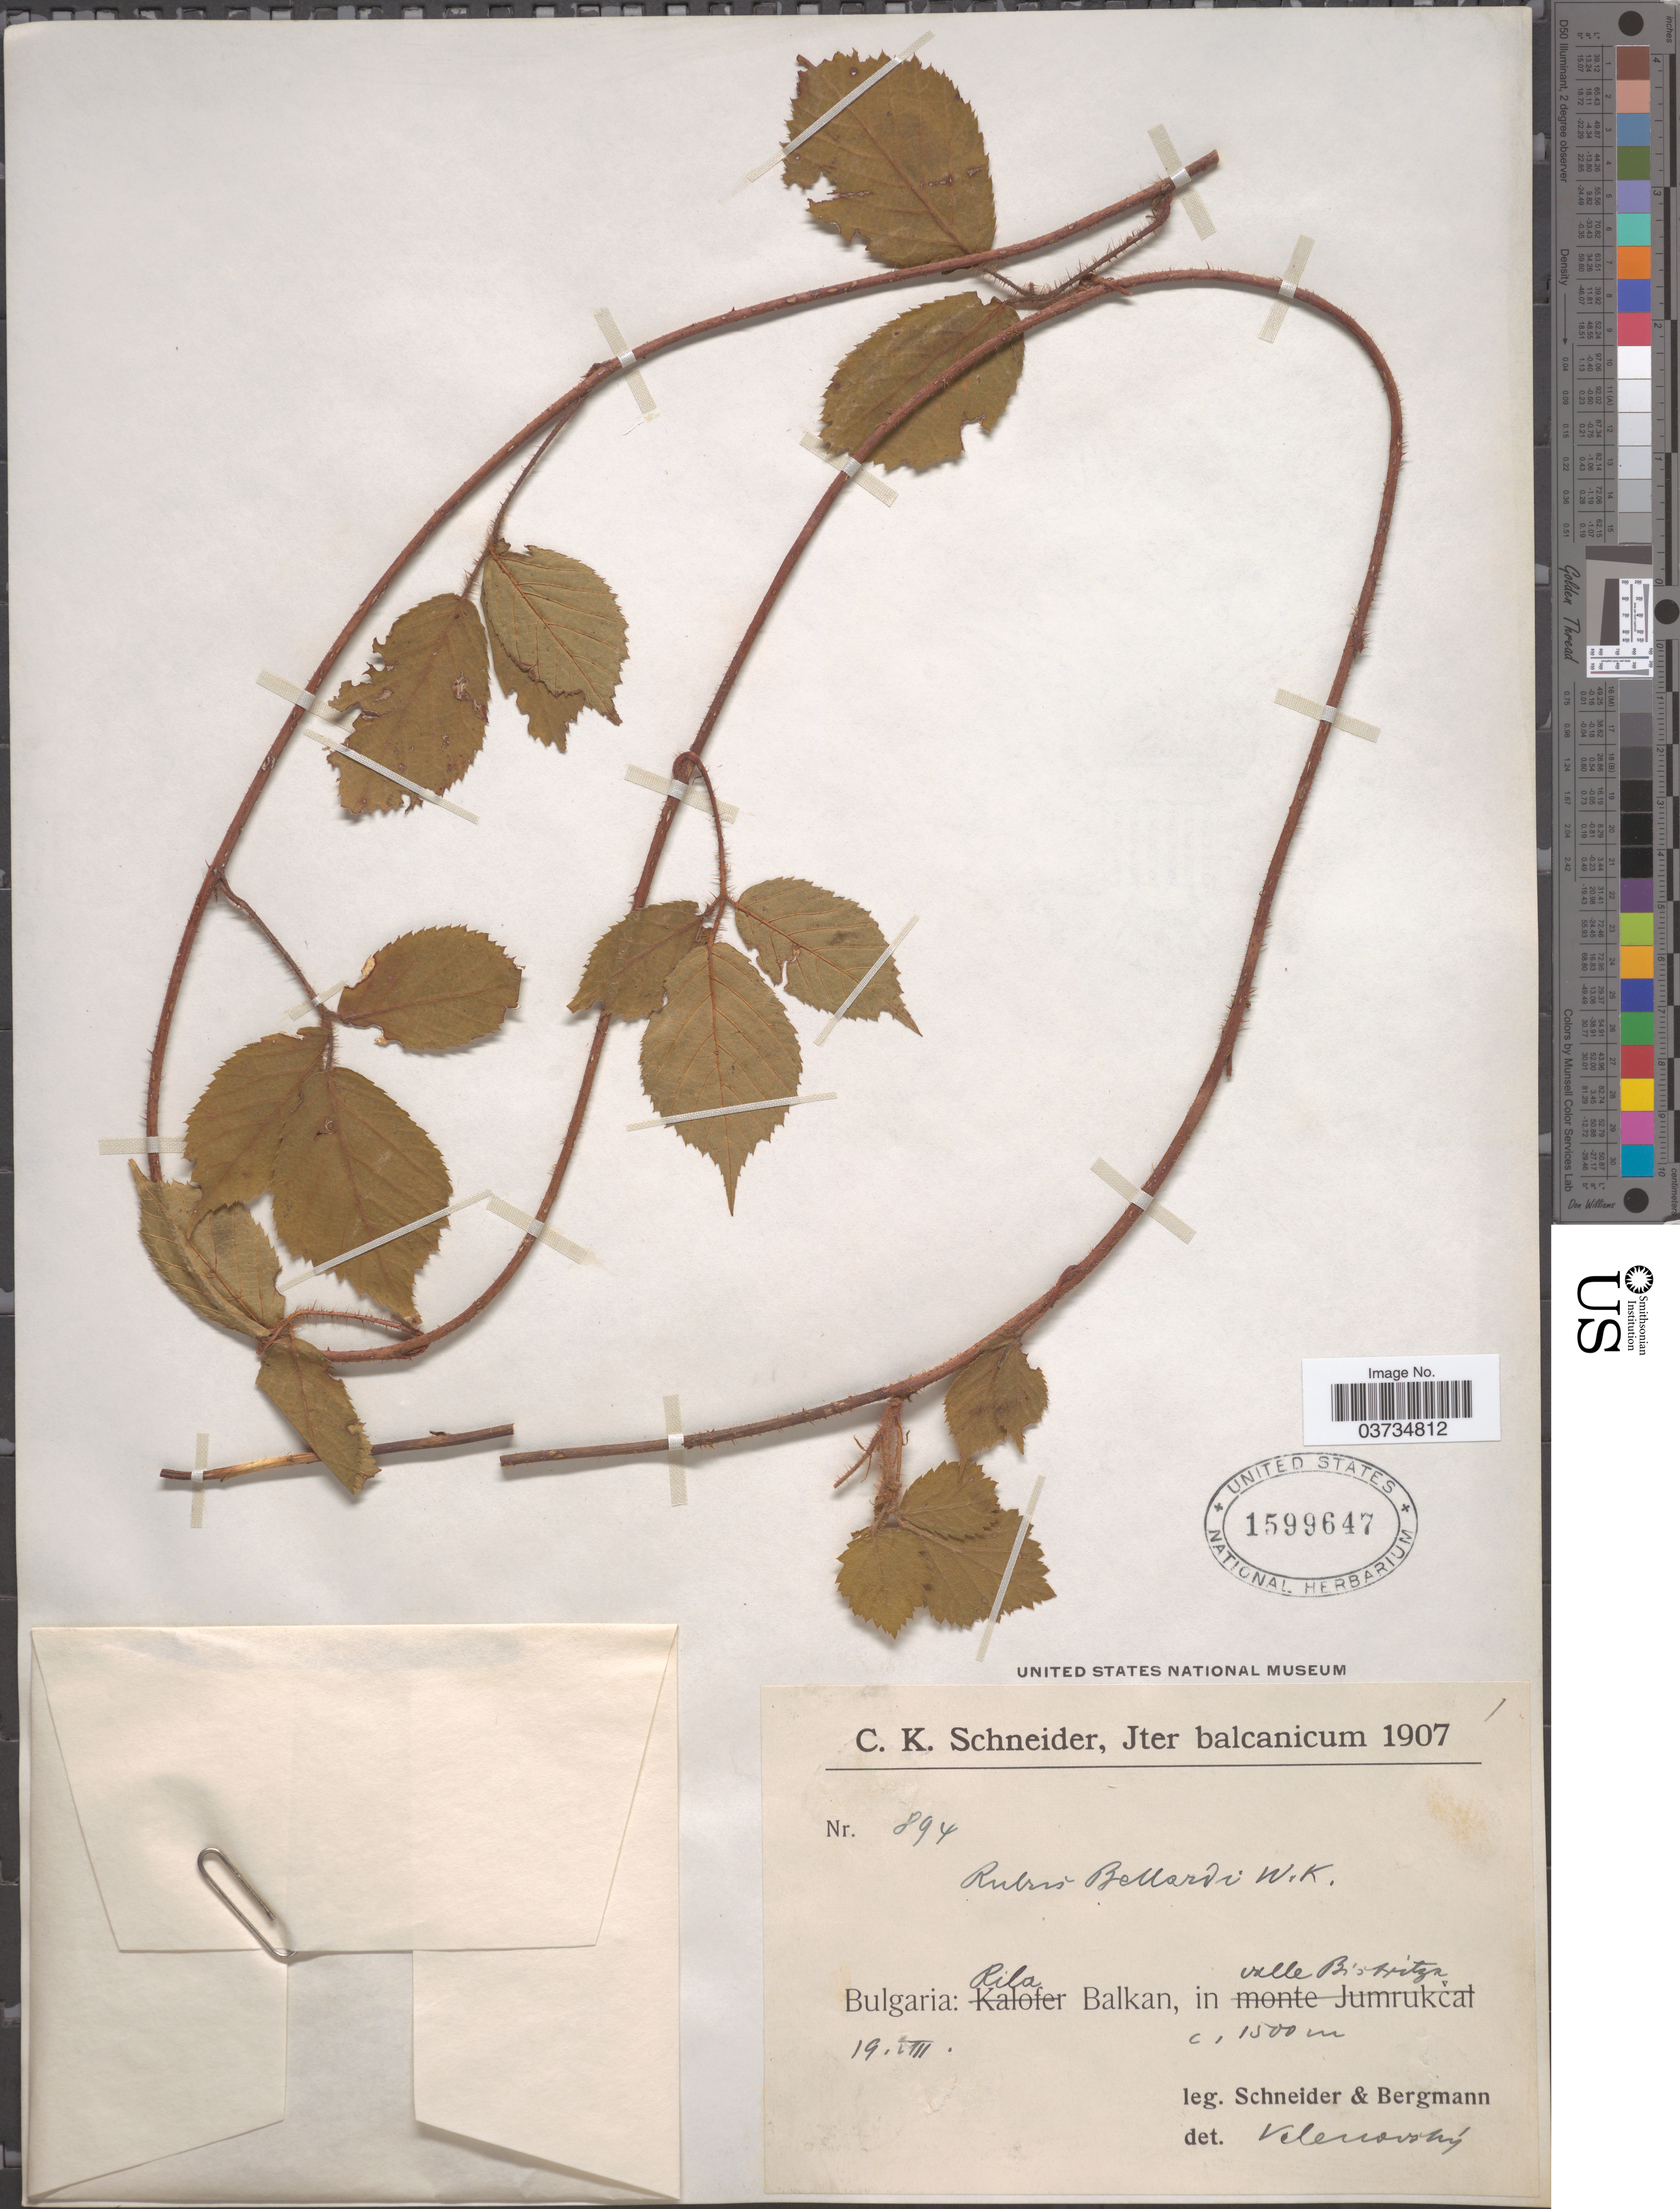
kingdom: Plantae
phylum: Tracheophyta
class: Magnoliopsida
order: Rosales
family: Rosaceae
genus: Rubus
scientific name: Rubus pedemontanus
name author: Pinkw.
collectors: C. K. Schneider & -. Bergmann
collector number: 894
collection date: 1907-08-19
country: Bulgaria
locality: Rila Balkan, in valle Bistritza [Bistritsa village]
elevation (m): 1500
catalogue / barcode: US 1599647